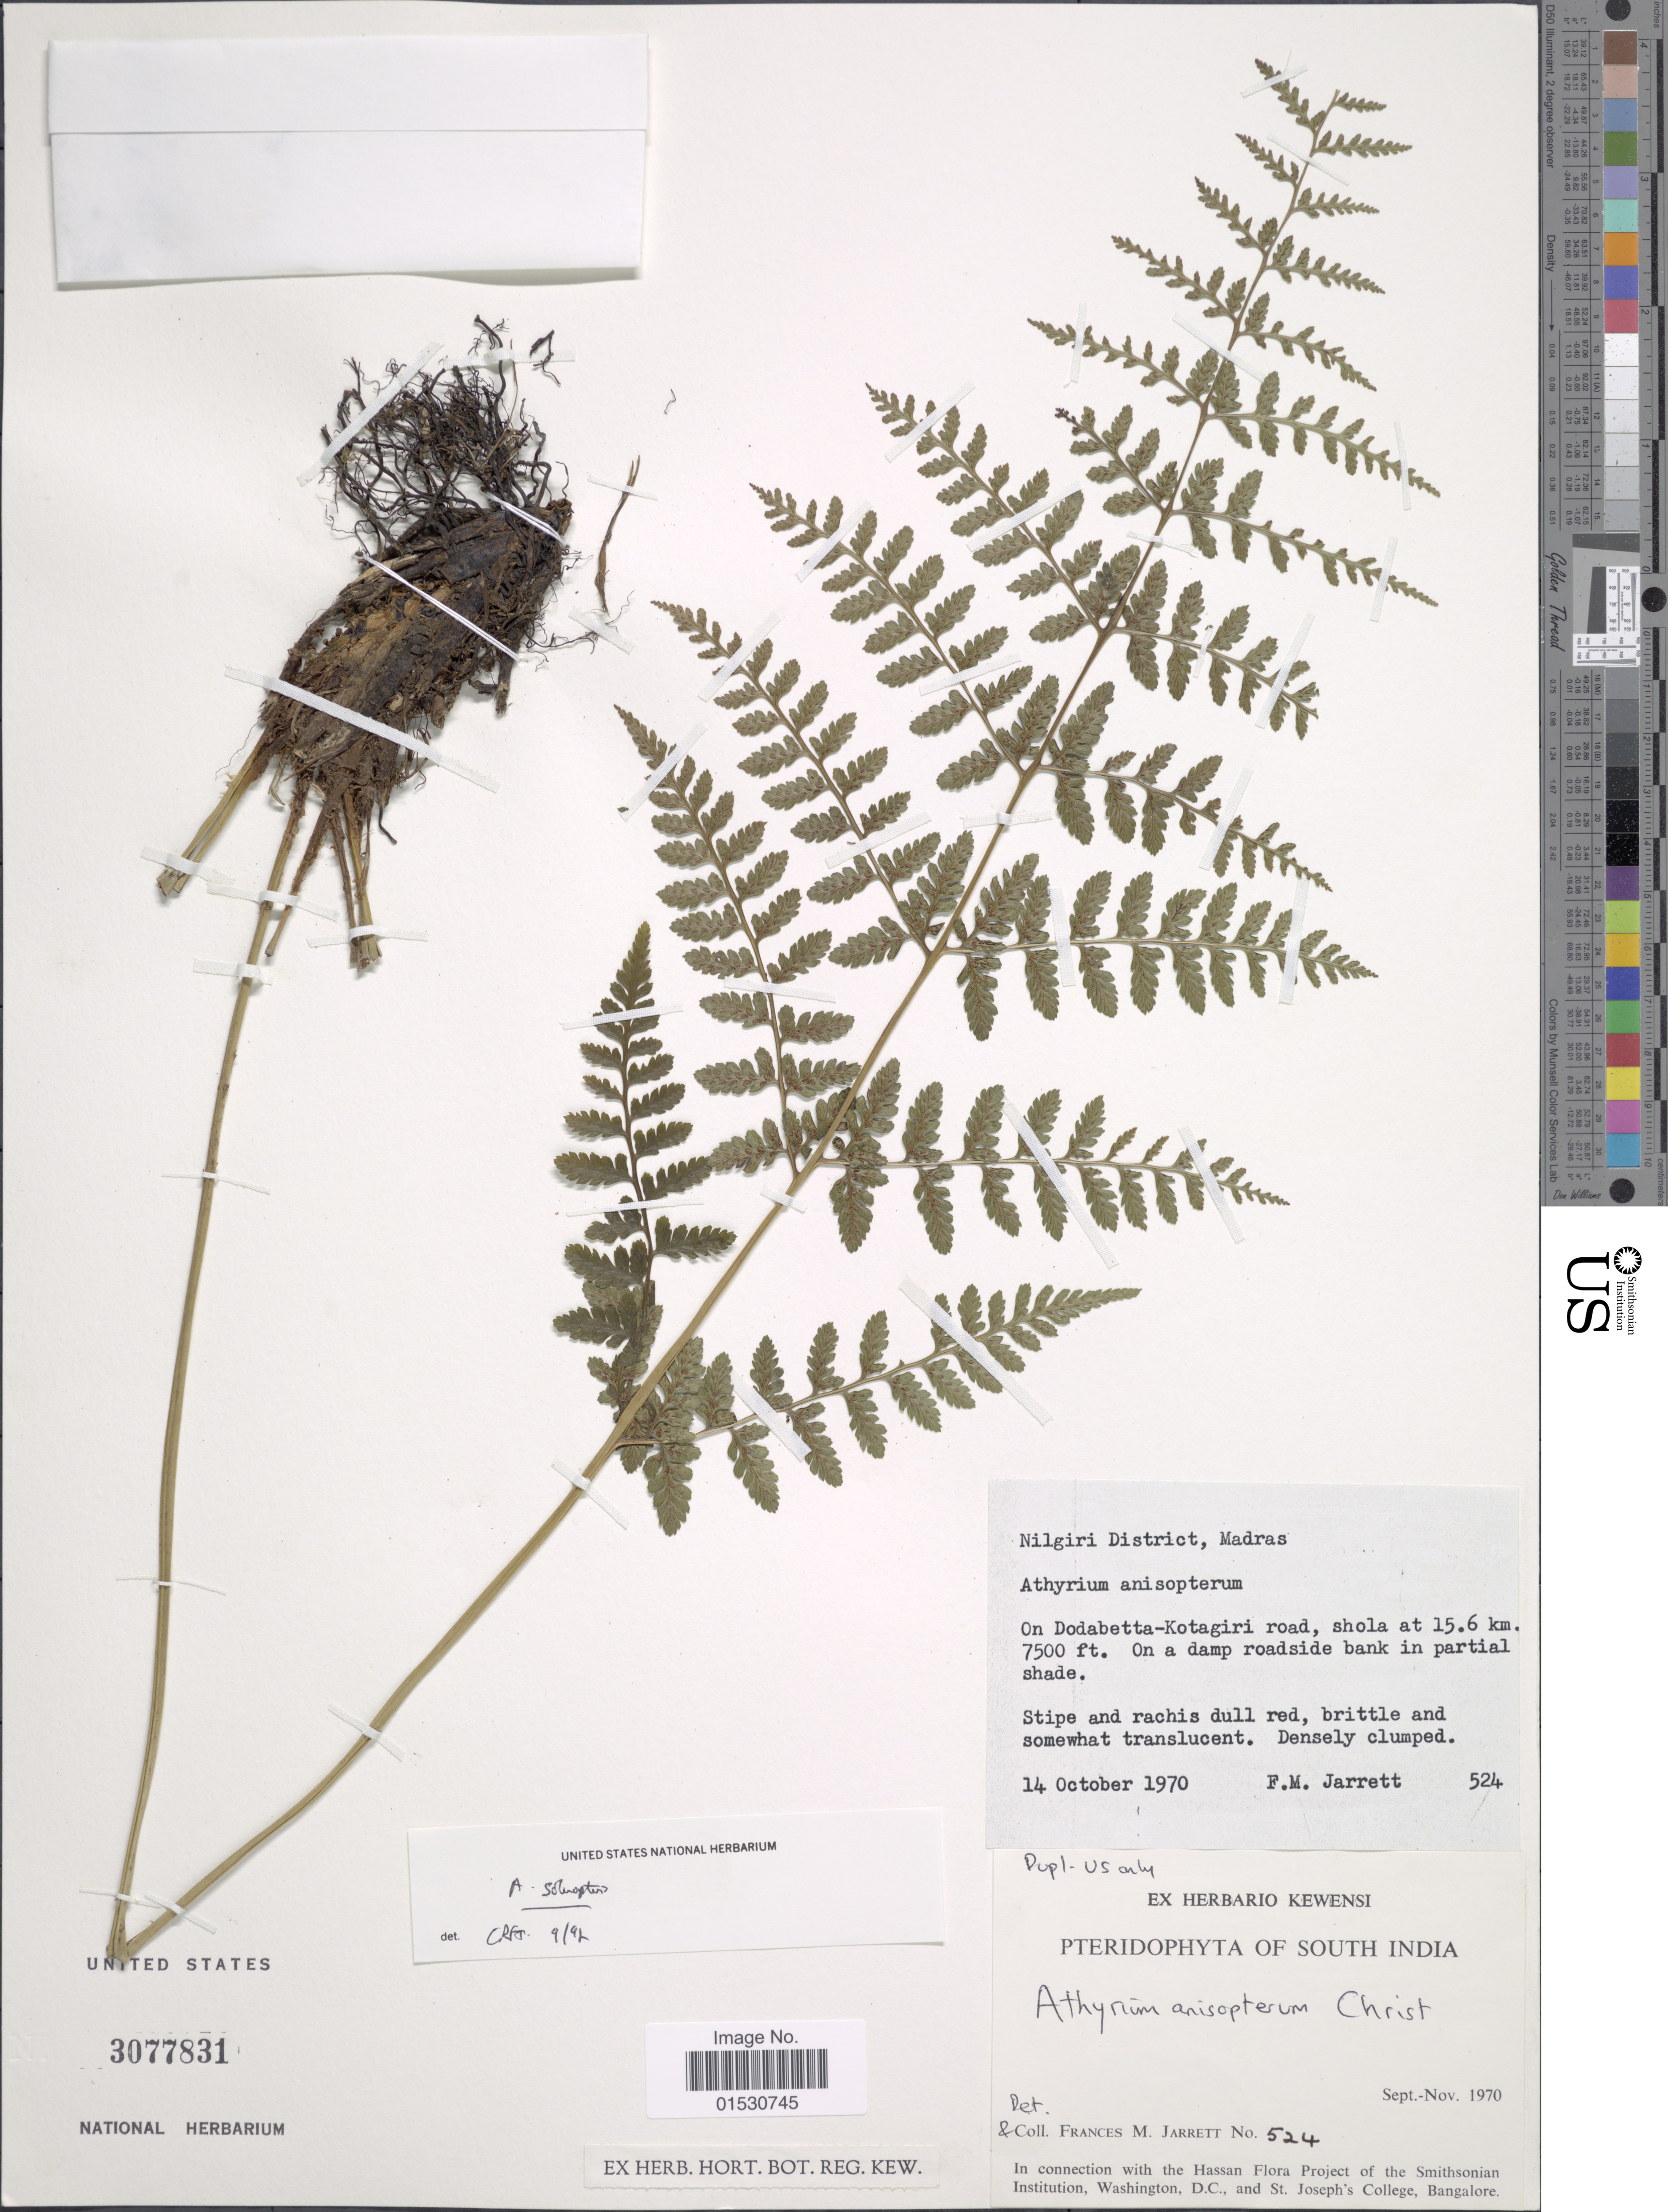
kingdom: Plantae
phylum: Tracheophyta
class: Polypodiopsida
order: Polypodiales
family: Athyriaceae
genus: Athyrium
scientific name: Athyrium macrocarpon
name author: Bedd.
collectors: F. M. Jarrett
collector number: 524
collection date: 1970-10-14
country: India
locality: South India. On Dodabetta-Kotagiri road, shola ar 15.6 km. On a damp roadside bank in partial shade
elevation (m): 2286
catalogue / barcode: US 3077831